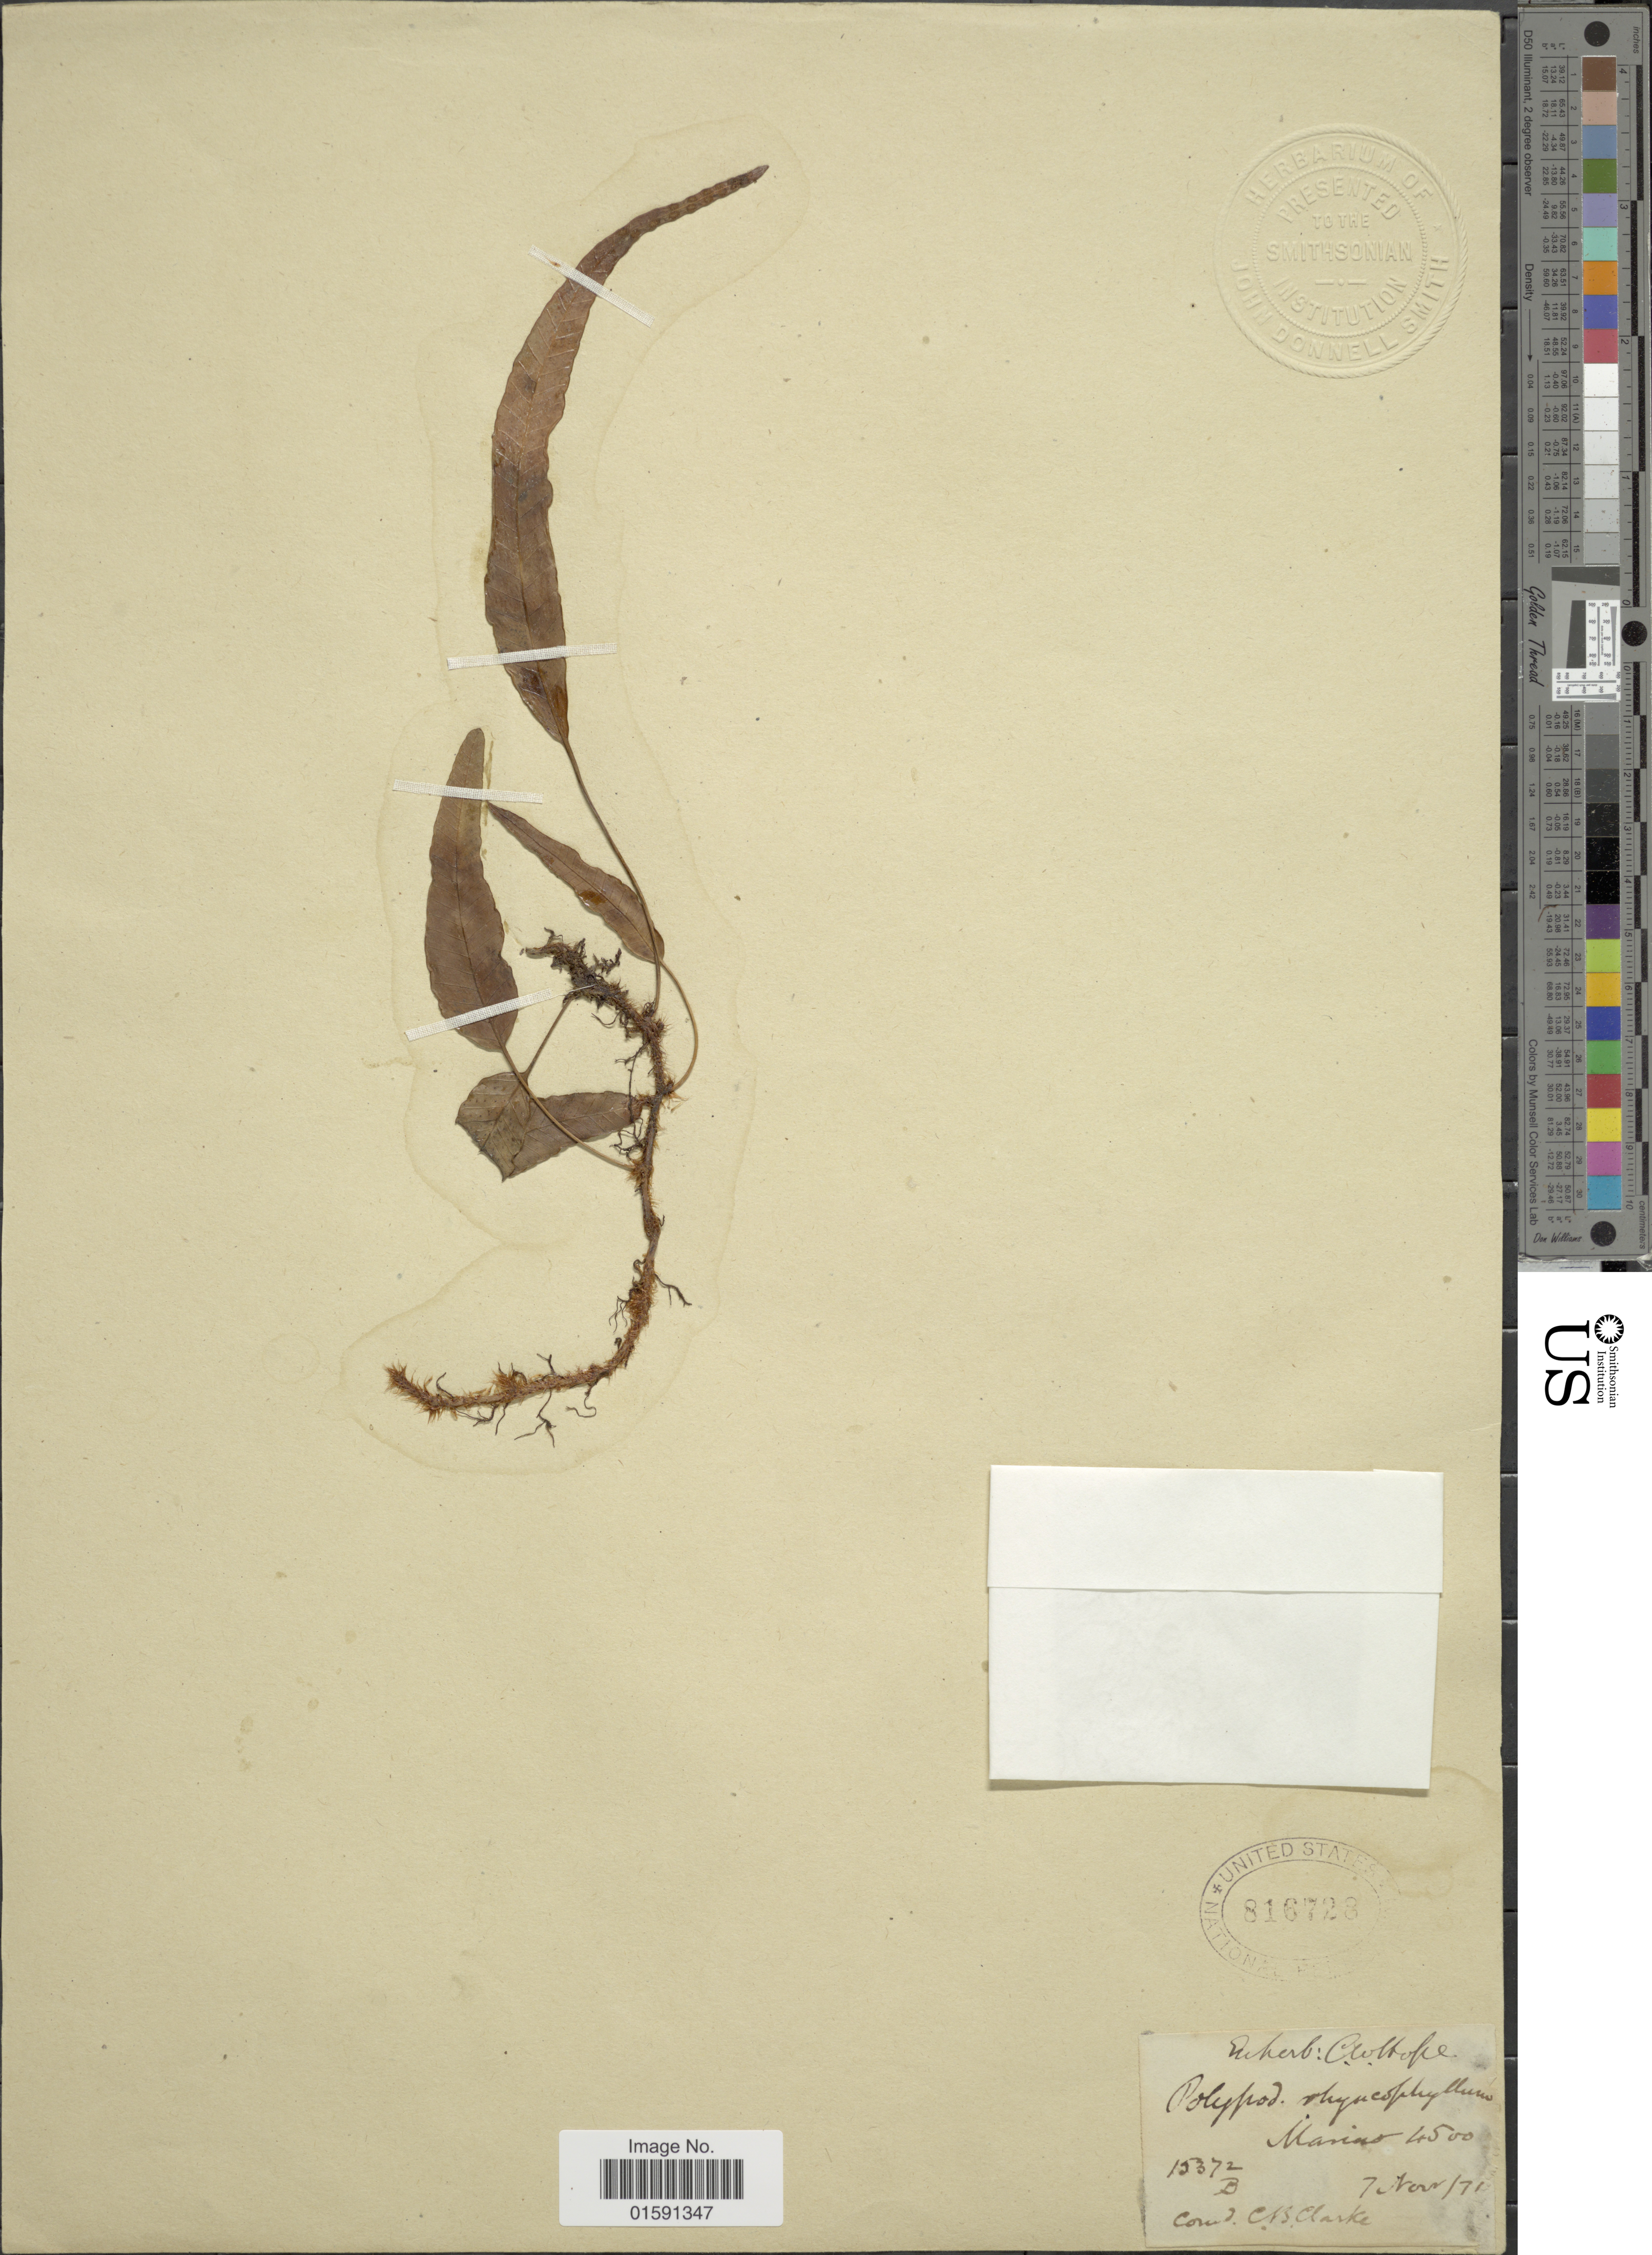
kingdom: Plantae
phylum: Tracheophyta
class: Polypodiopsida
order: Polypodiales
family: Polypodiaceae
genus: Selliguea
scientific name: Selliguea rhynchophylla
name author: (Hook.) Fraser-Jenk.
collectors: C. B. Clarke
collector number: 15372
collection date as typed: Transcribed d/m/y: 7/11/71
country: India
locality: Manino [interpreted]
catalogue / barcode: US 816728